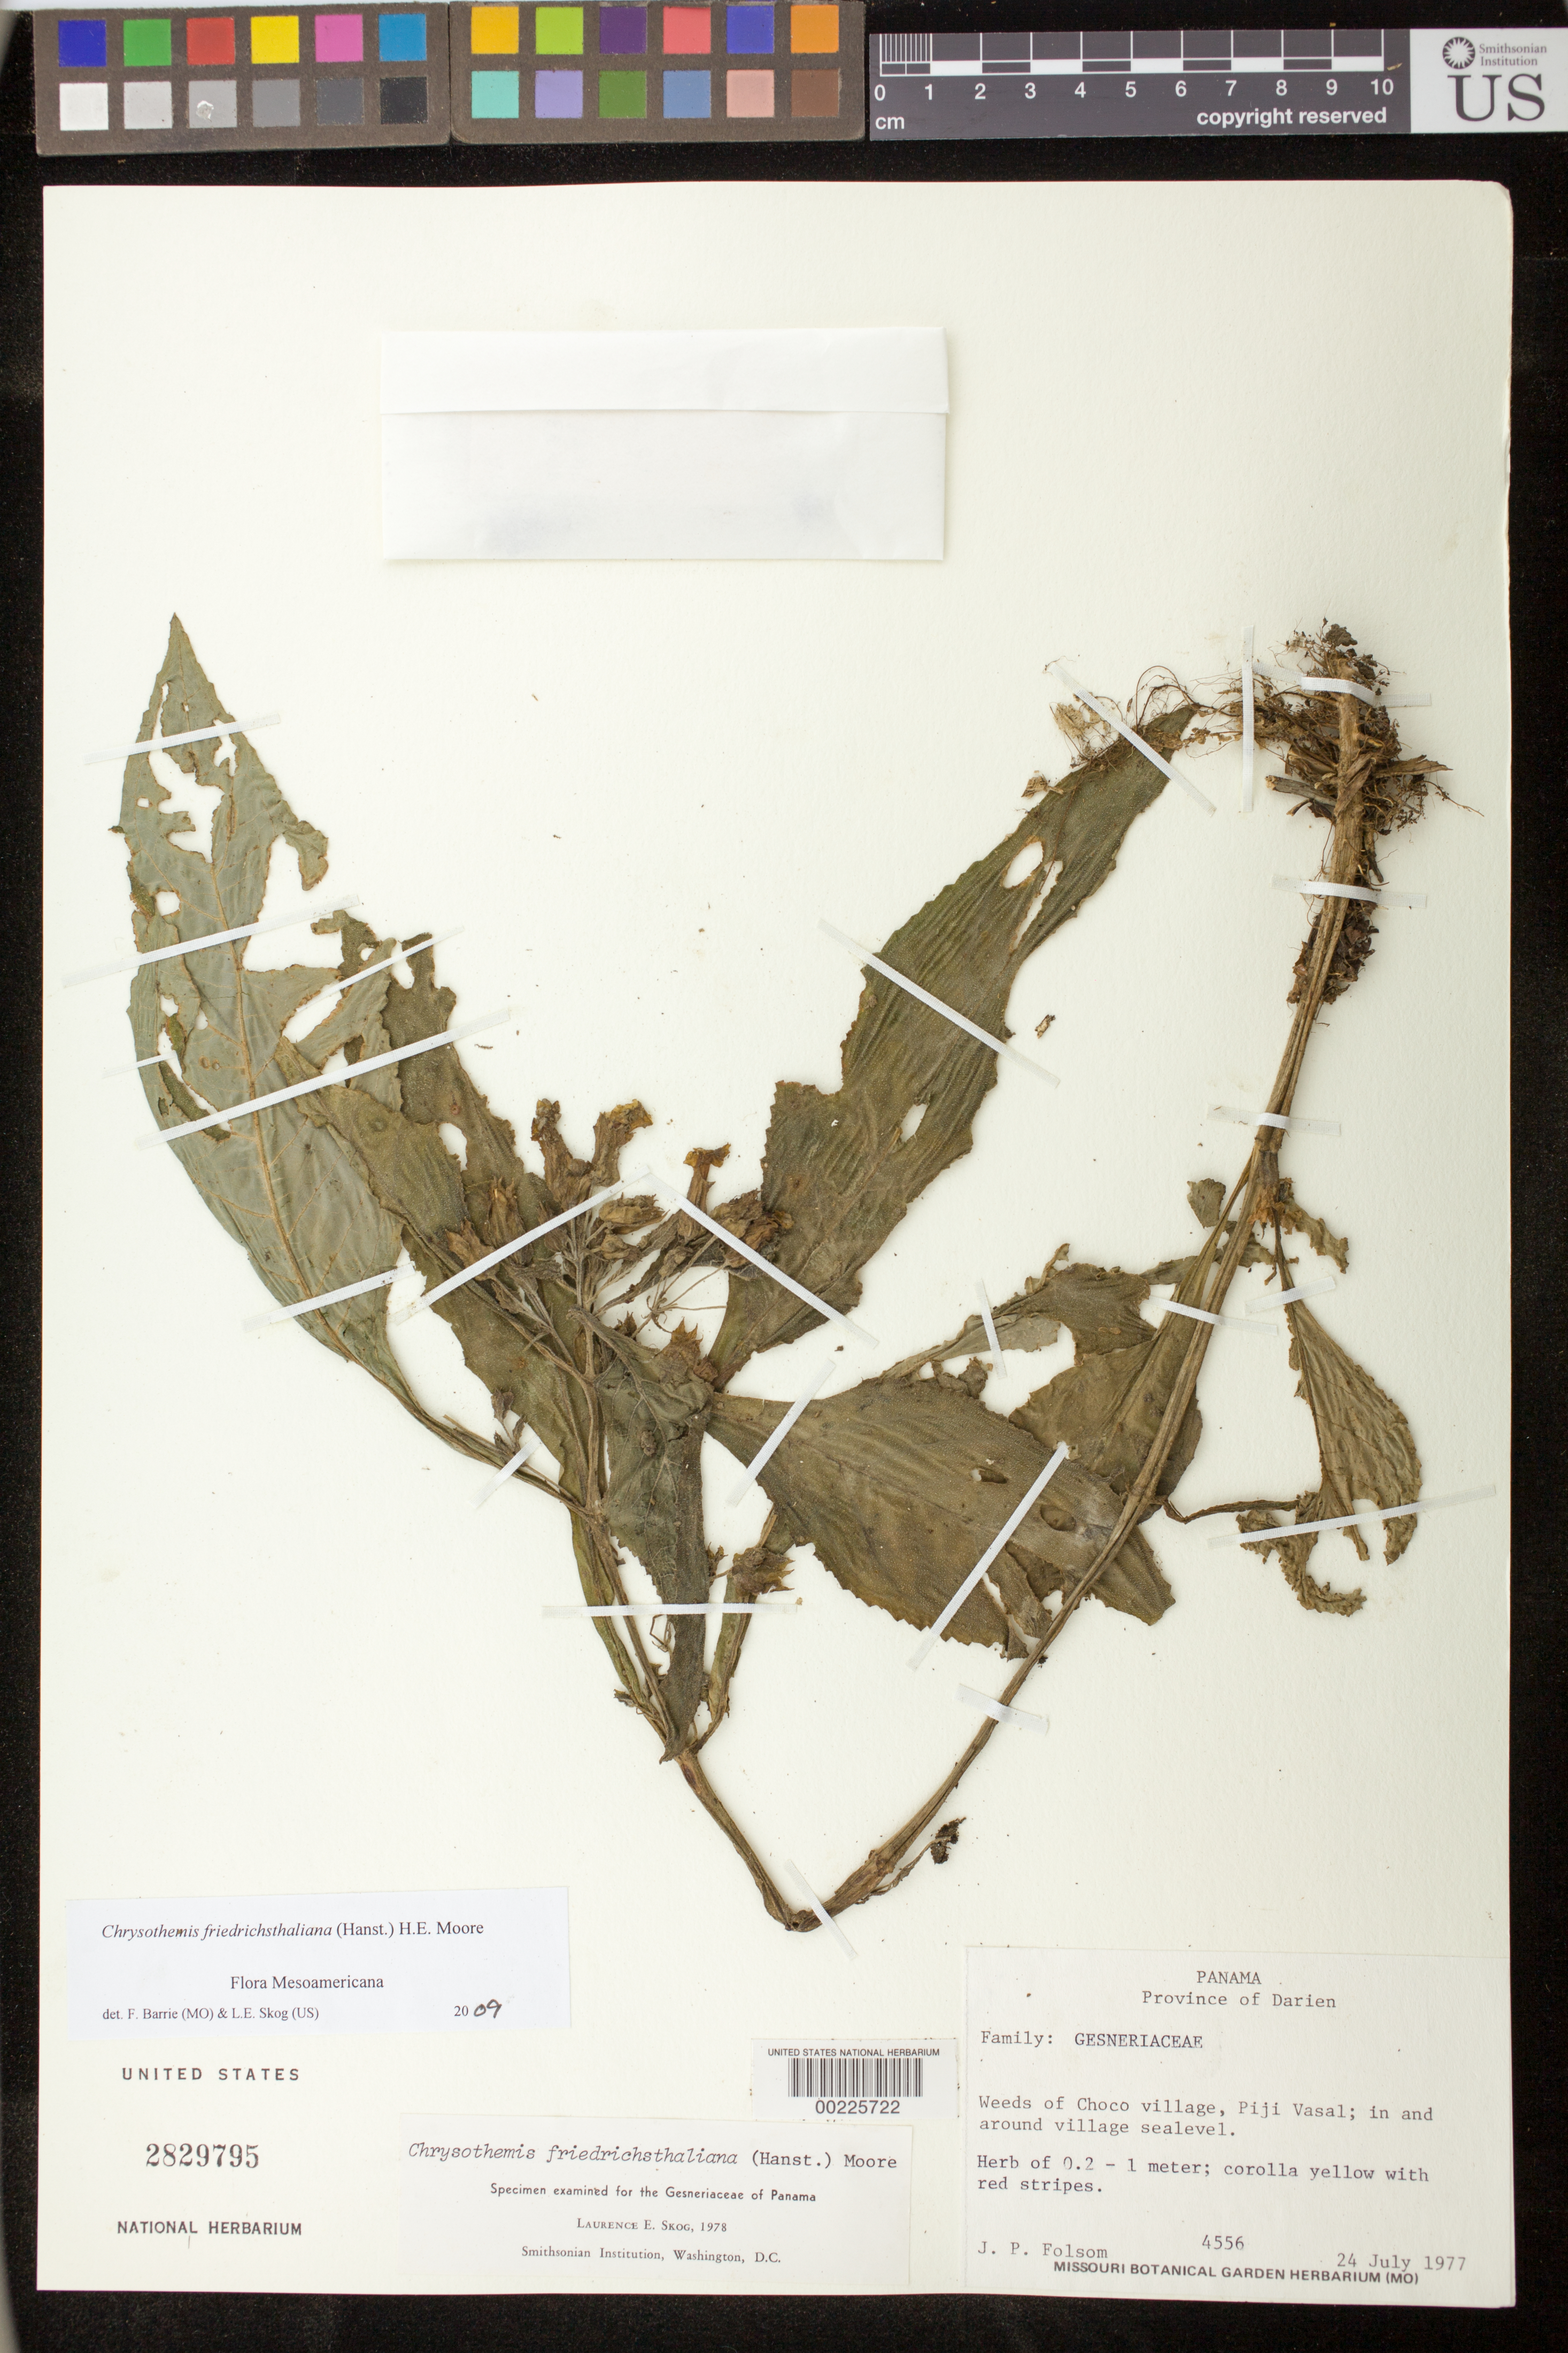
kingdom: Plantae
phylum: Tracheophyta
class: Magnoliopsida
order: Lamiales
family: Gesneriaceae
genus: Chrysothemis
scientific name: Chrysothemis friedrichsthaliana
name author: (Hanst.) H.E. Moore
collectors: J. P. Folsom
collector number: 4556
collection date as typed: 24 Jul 1977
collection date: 1977-07-24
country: Panama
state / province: Darién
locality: Weeds of Choco village, Piji Vasal, in and around village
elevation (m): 0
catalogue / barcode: US 2829795